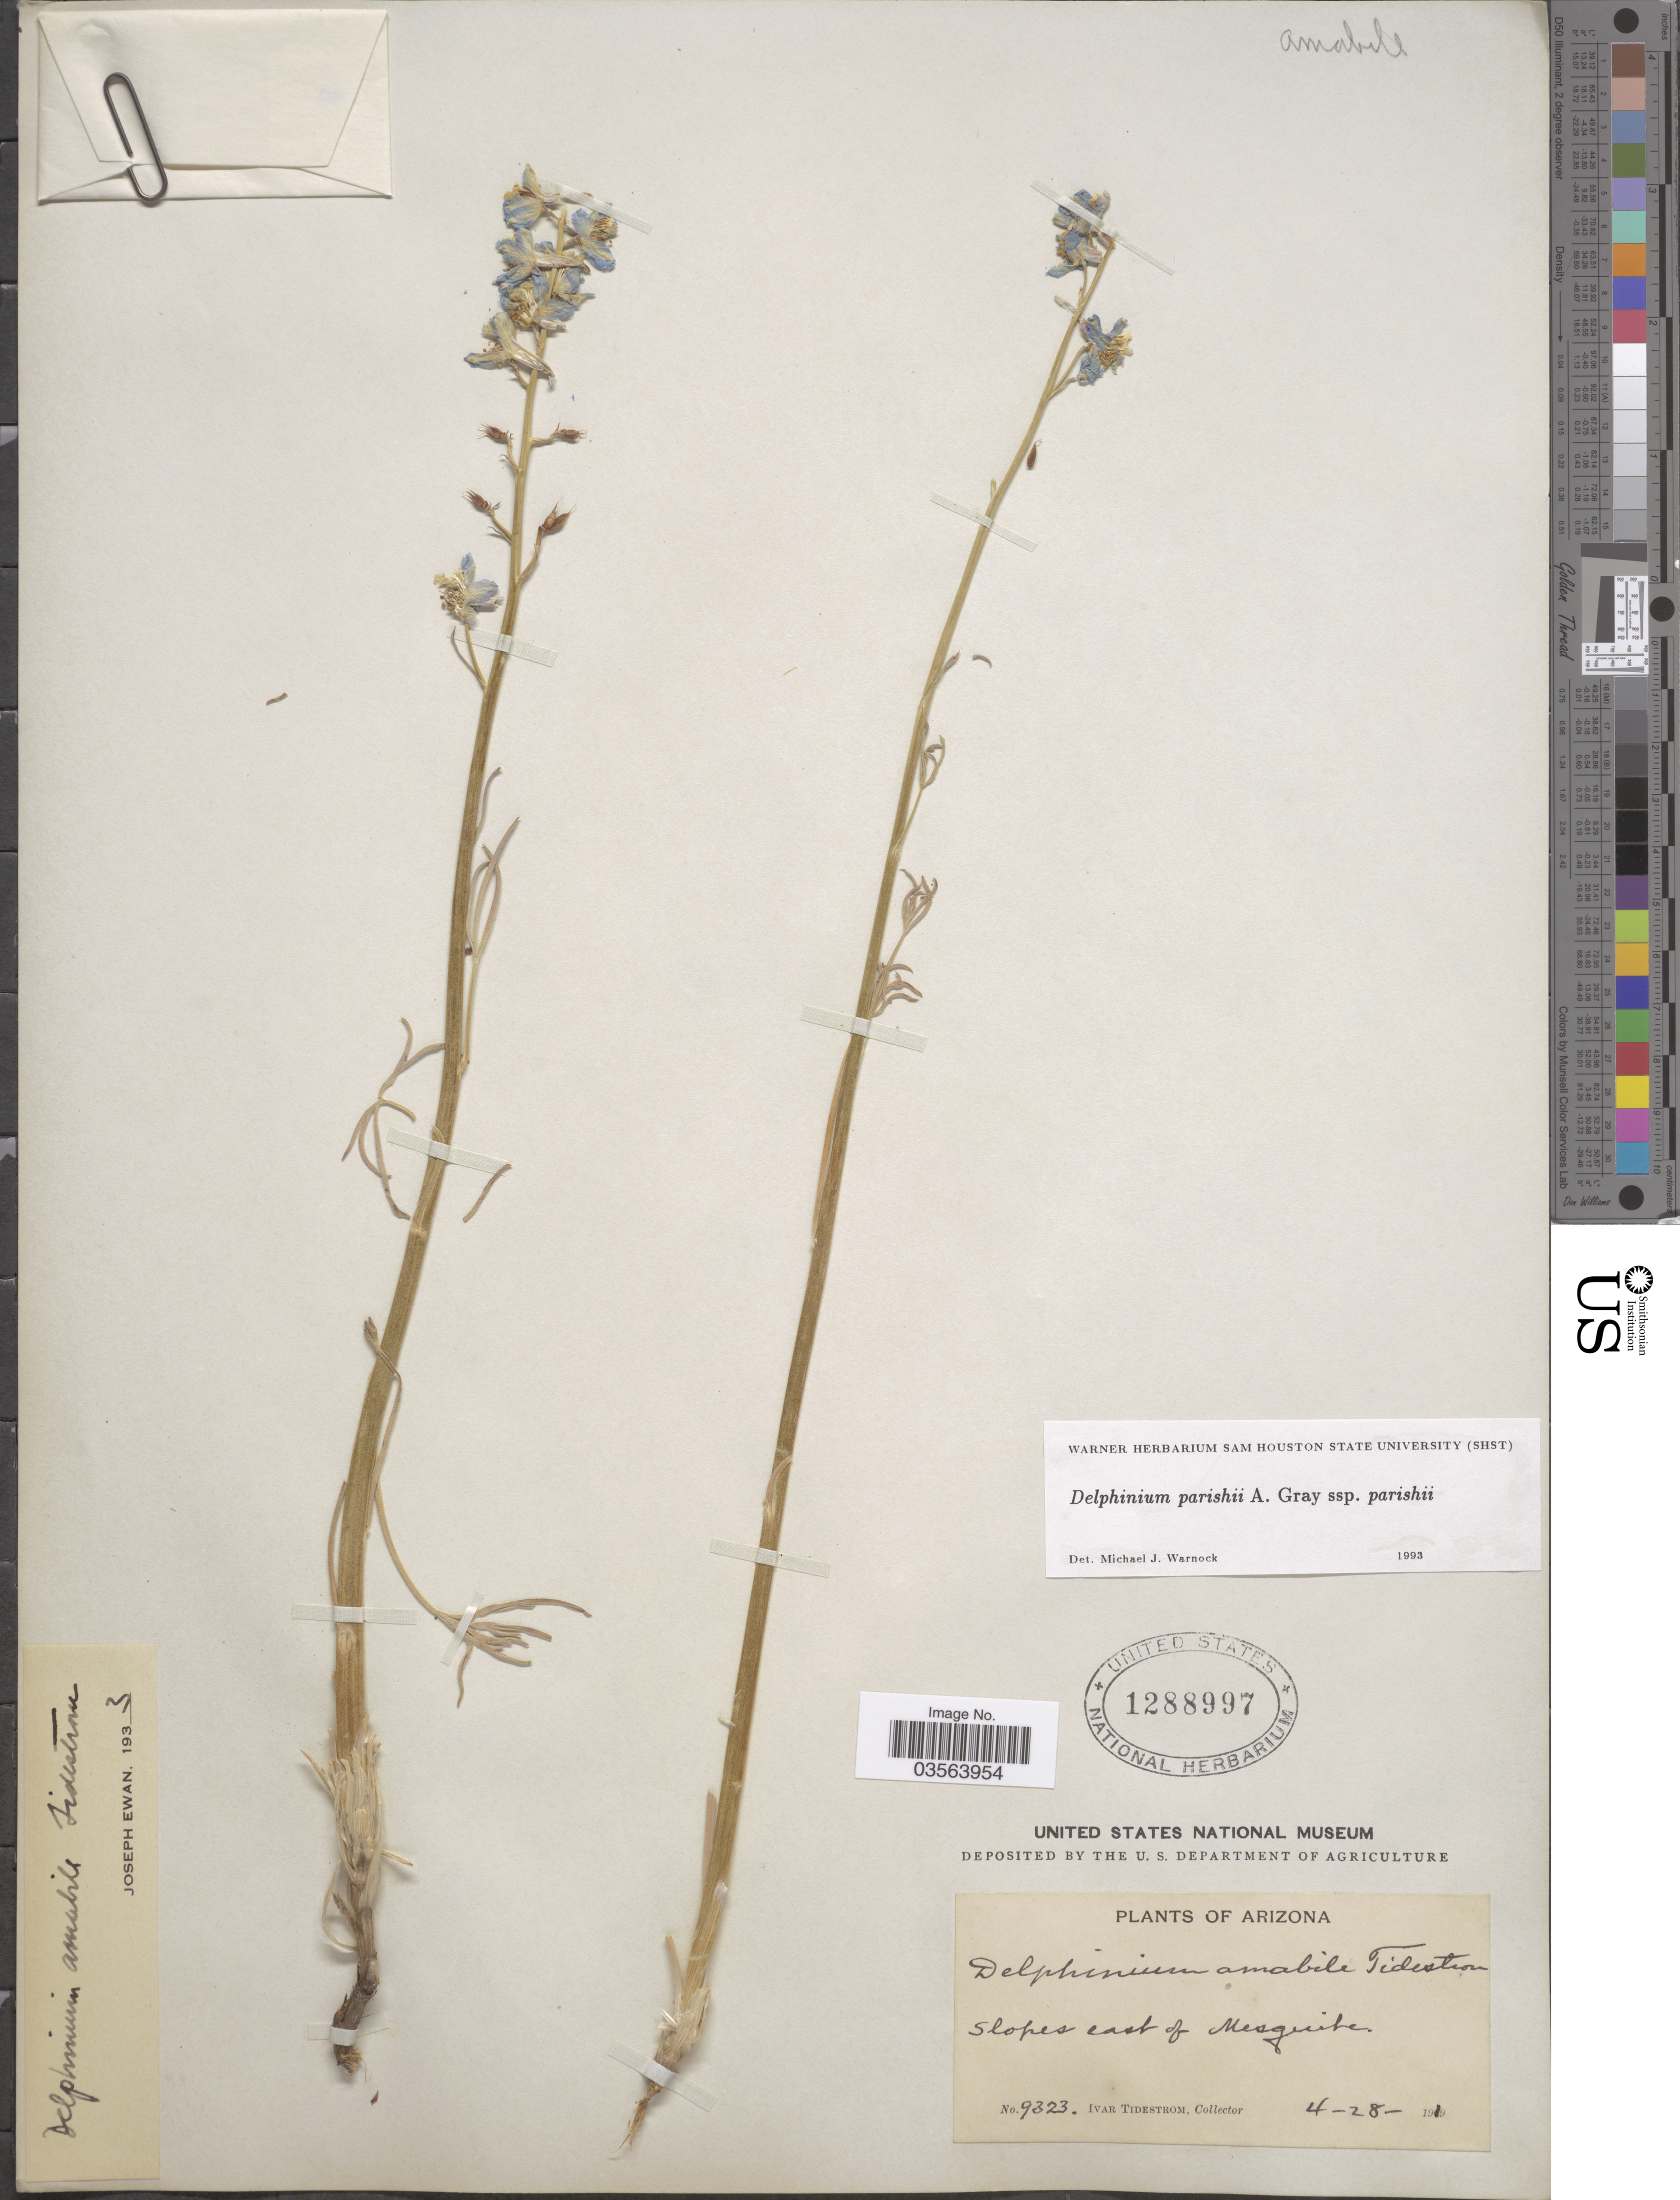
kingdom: Plantae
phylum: Tracheophyta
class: Magnoliopsida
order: Ranunculales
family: Ranunculaceae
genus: Delphinium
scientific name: Delphinium parishii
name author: A. Gray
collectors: I. F. Tidestrom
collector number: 9323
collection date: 1919-04-28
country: United States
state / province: Arizona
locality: Slopes east of Mesquita.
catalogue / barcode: US 1288997